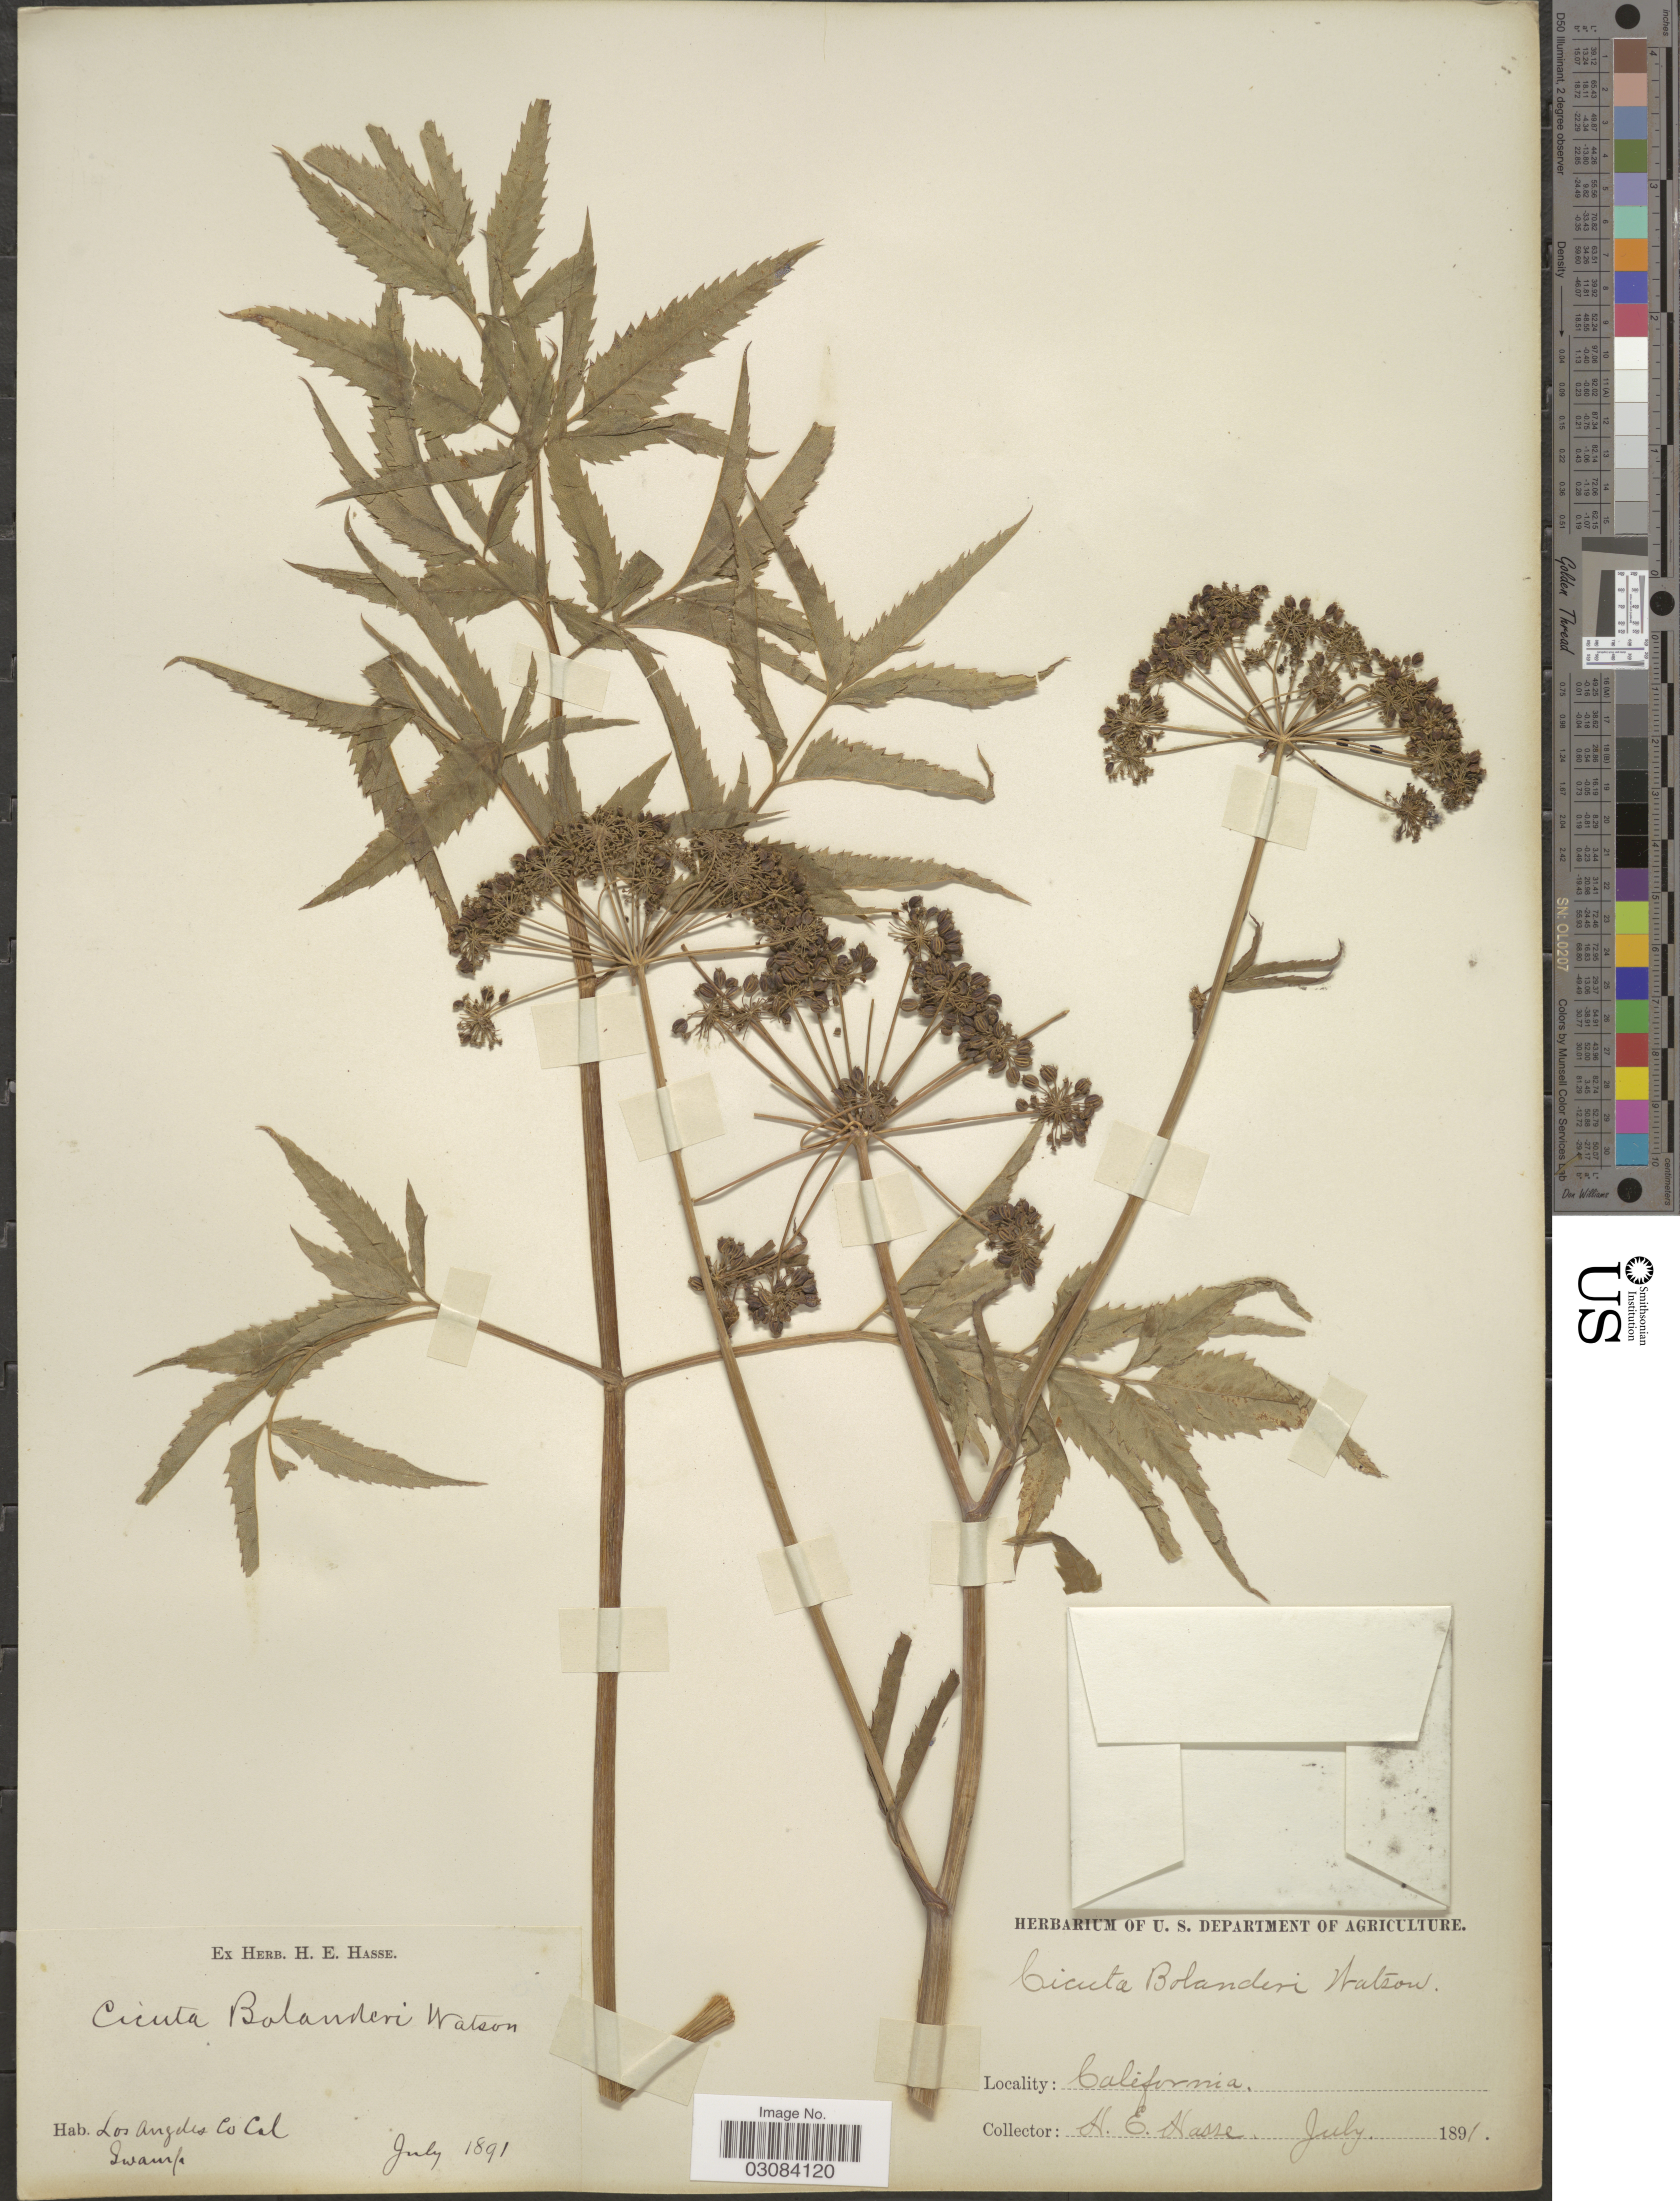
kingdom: Plantae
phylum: Tracheophyta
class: Magnoliopsida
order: Apiales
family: Apiaceae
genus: Cicuta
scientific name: Cicuta bolanderi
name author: A. Gray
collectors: H. E. Hasse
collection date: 1891-07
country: United States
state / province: California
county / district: Los Angeles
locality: Los Angeles Co.